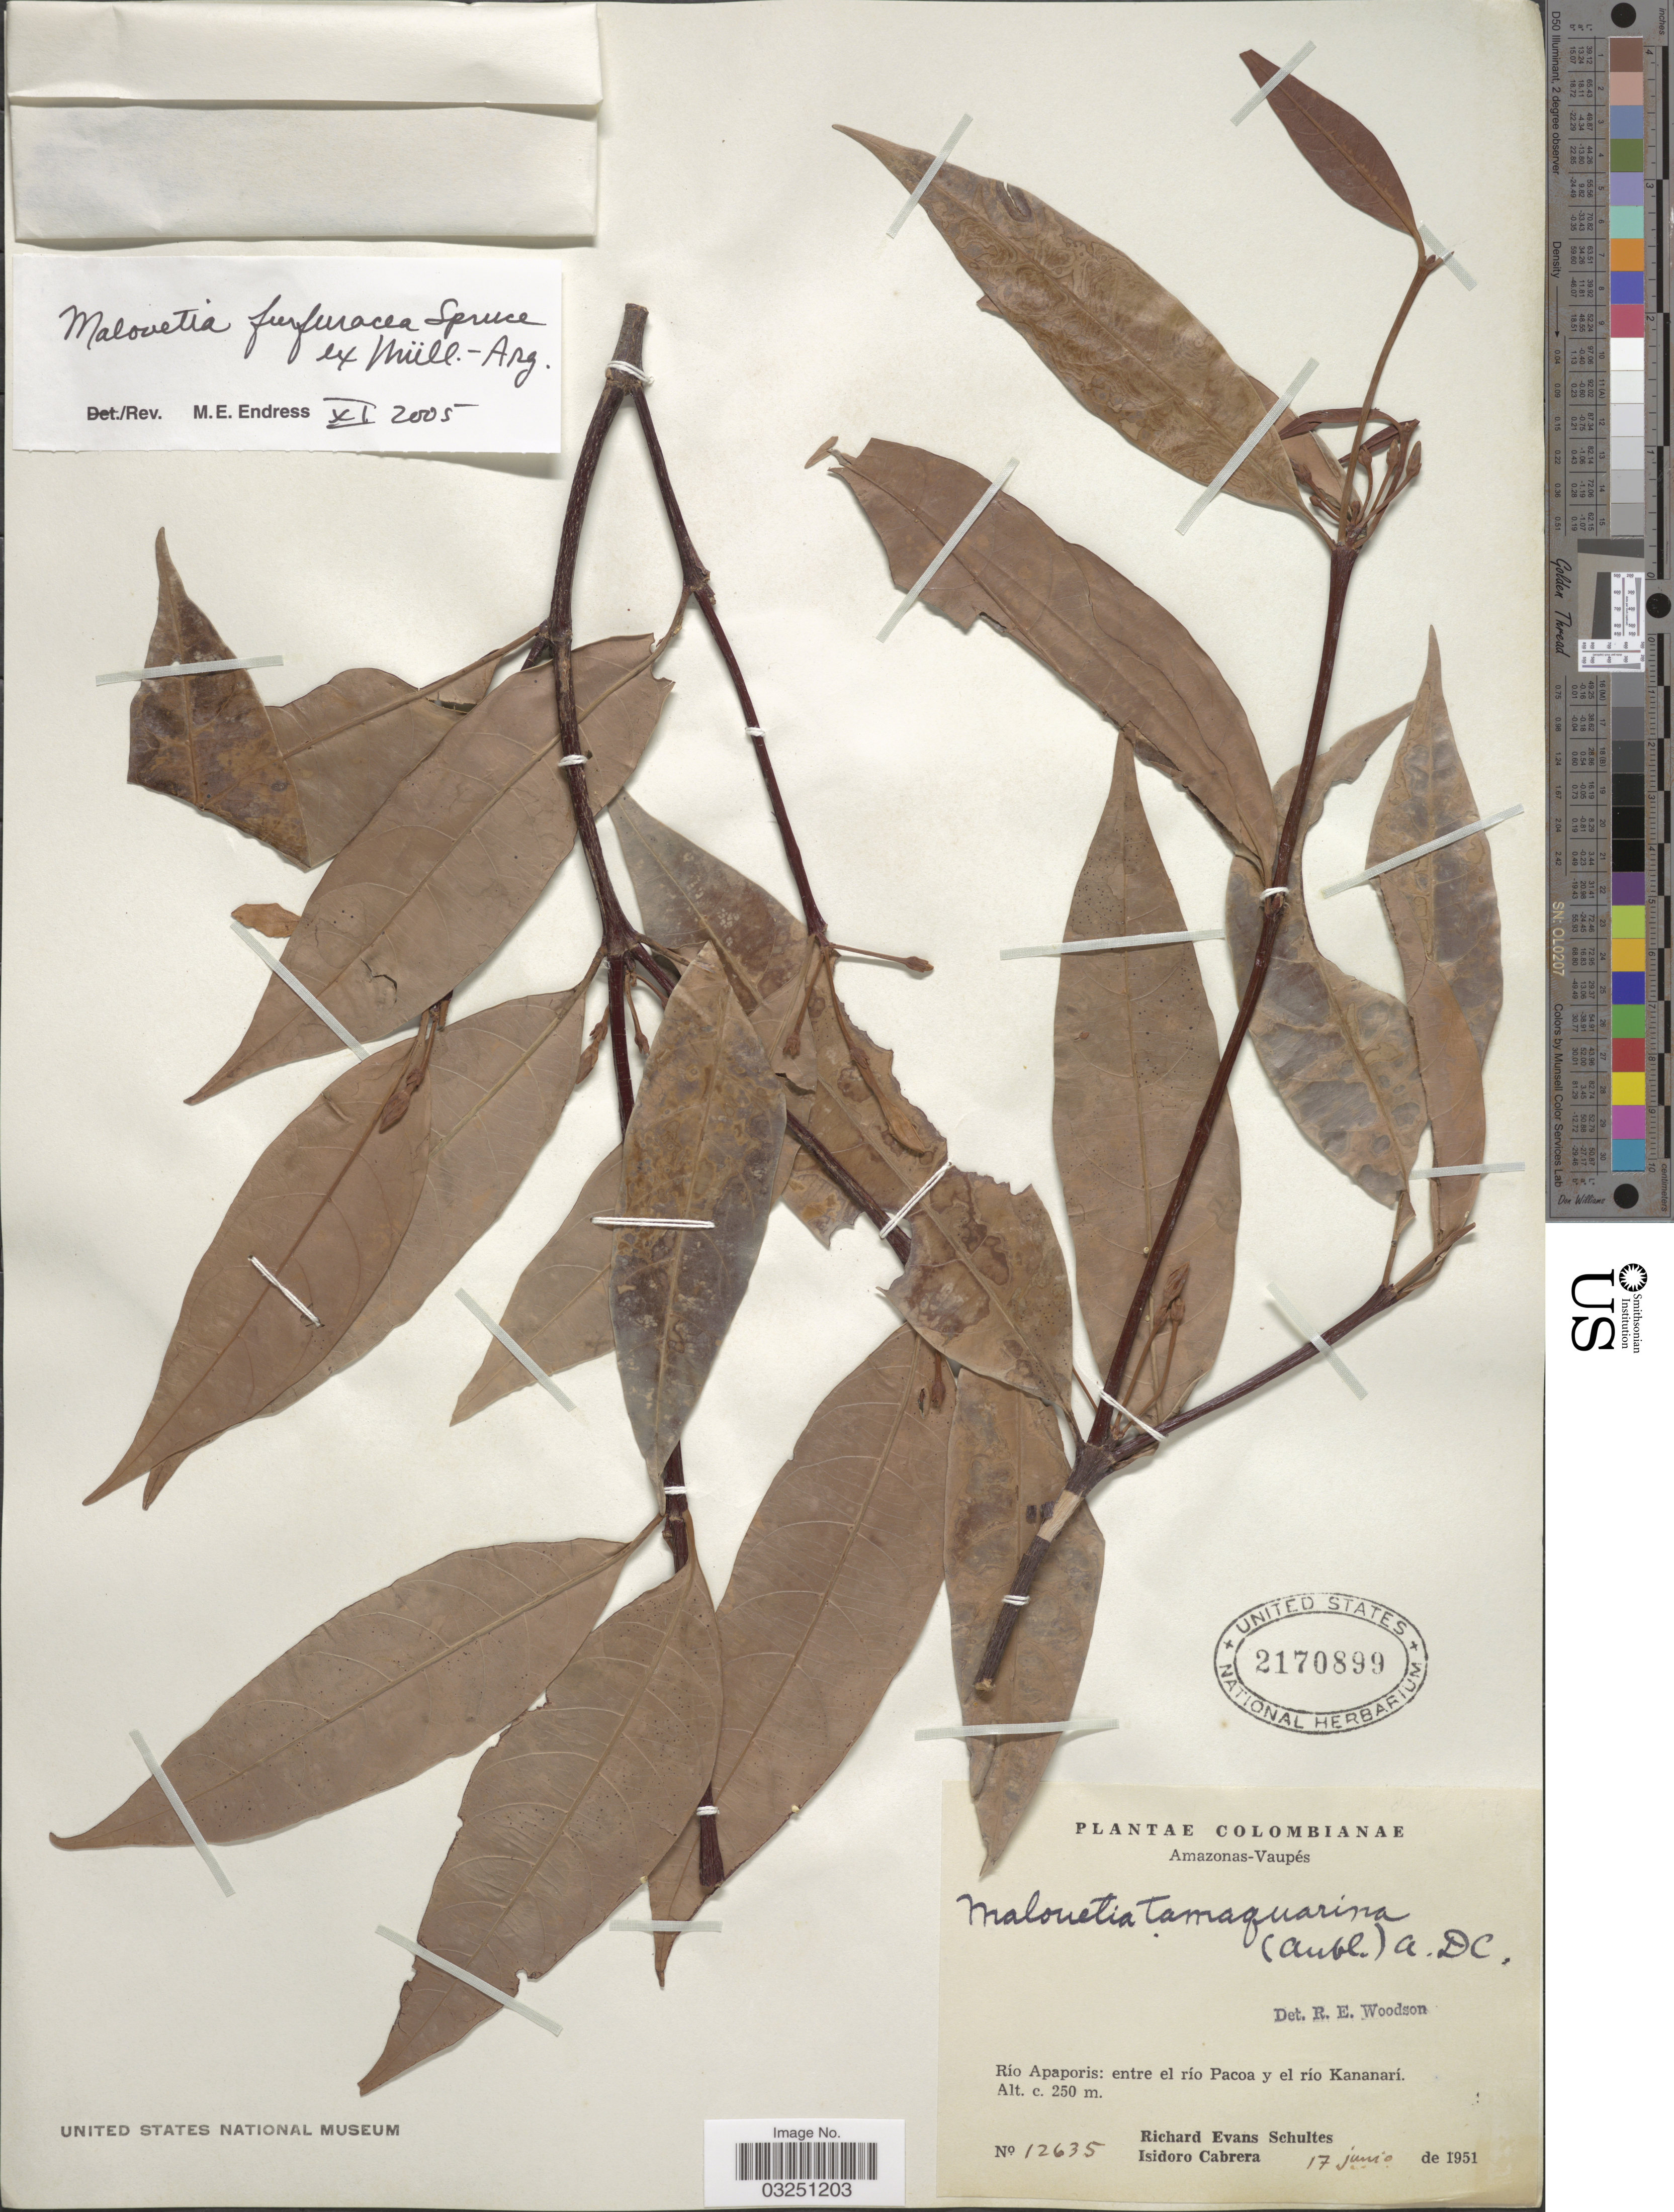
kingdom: Plantae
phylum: Tracheophyta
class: Magnoliopsida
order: Gentianales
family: Apocynaceae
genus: Malouetia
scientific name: Malouetia furfuracea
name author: Benth. ex Müll. Arg.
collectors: R. E. Schultes & I. Cabrera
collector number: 12635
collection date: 1951-06-17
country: Colombia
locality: Amazonas - Vaupés. Río Apaporis: entre el río Pacoa y el río Kananarí.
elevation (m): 250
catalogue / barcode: US 2170899